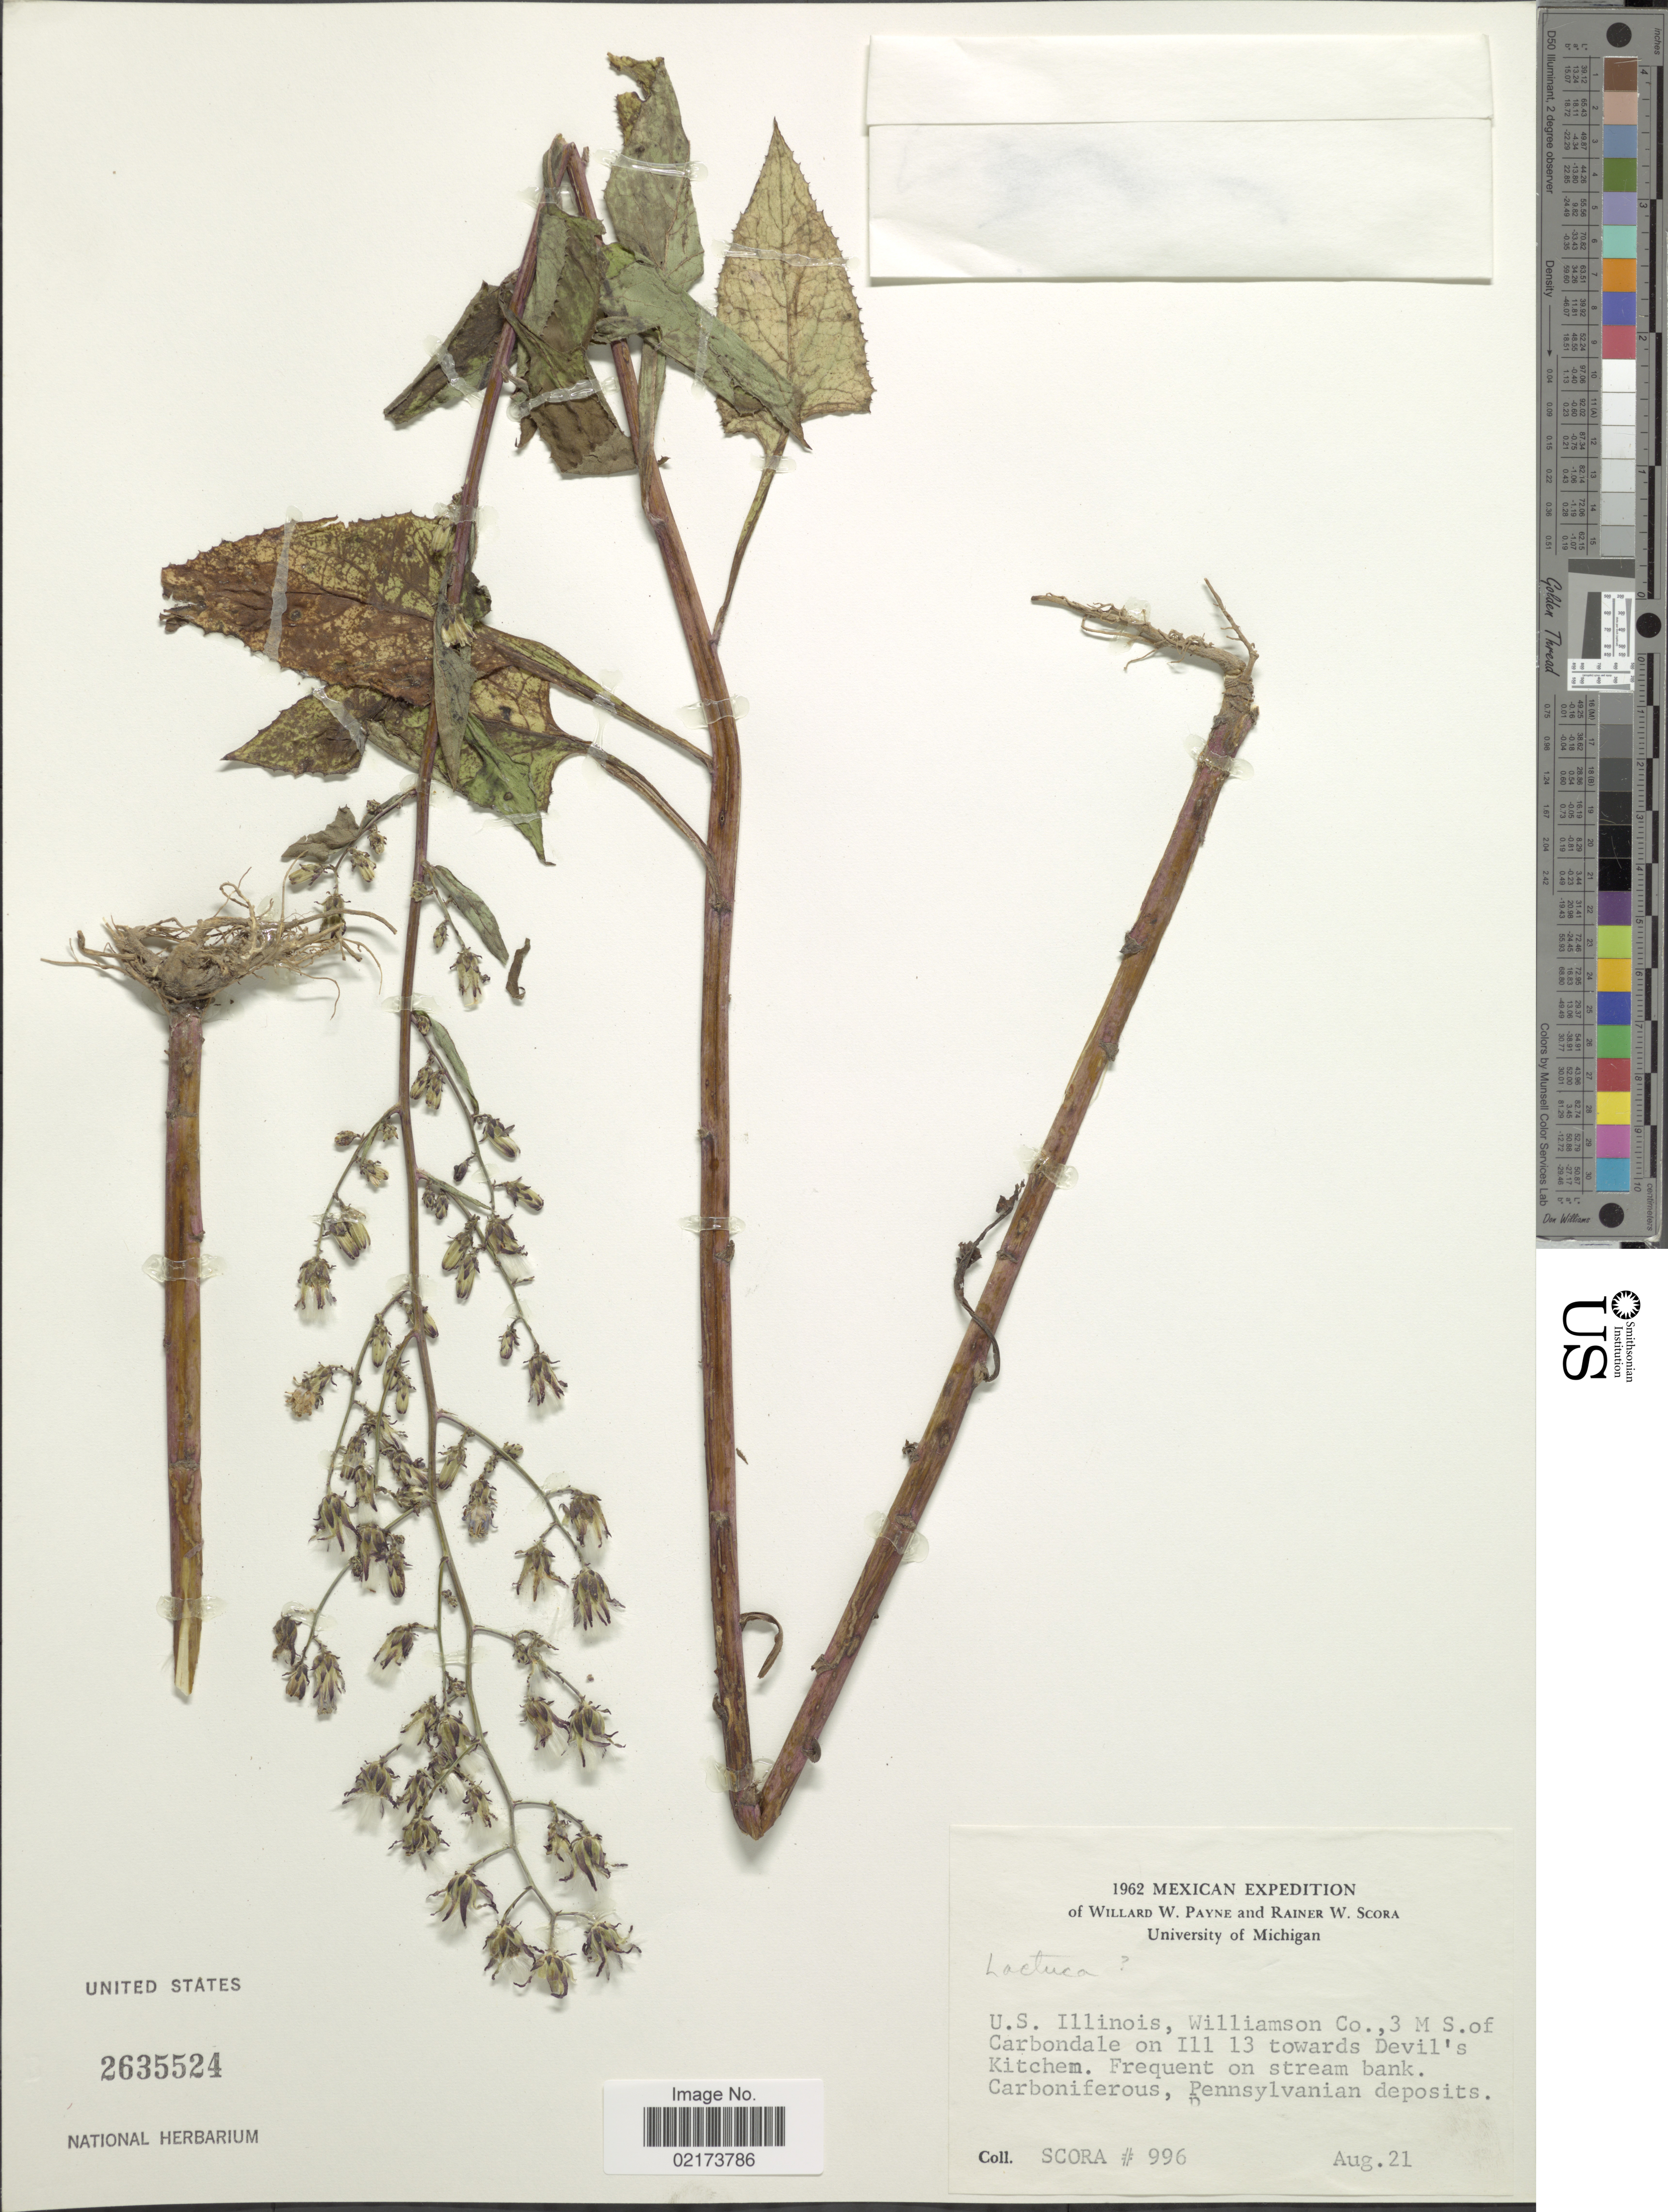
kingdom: Plantae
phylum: Tracheophyta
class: Magnoliopsida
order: Asterales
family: Asteraceae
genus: Lactuca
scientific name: Lactuca sp.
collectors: R. Scora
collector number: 996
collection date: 1962-08-21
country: United States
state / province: Illinois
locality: U. S. Illinois, Williamson Co., 3 MS. of Carbondale on I11 13 towards Devil's Kitchen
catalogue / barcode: US 2635524